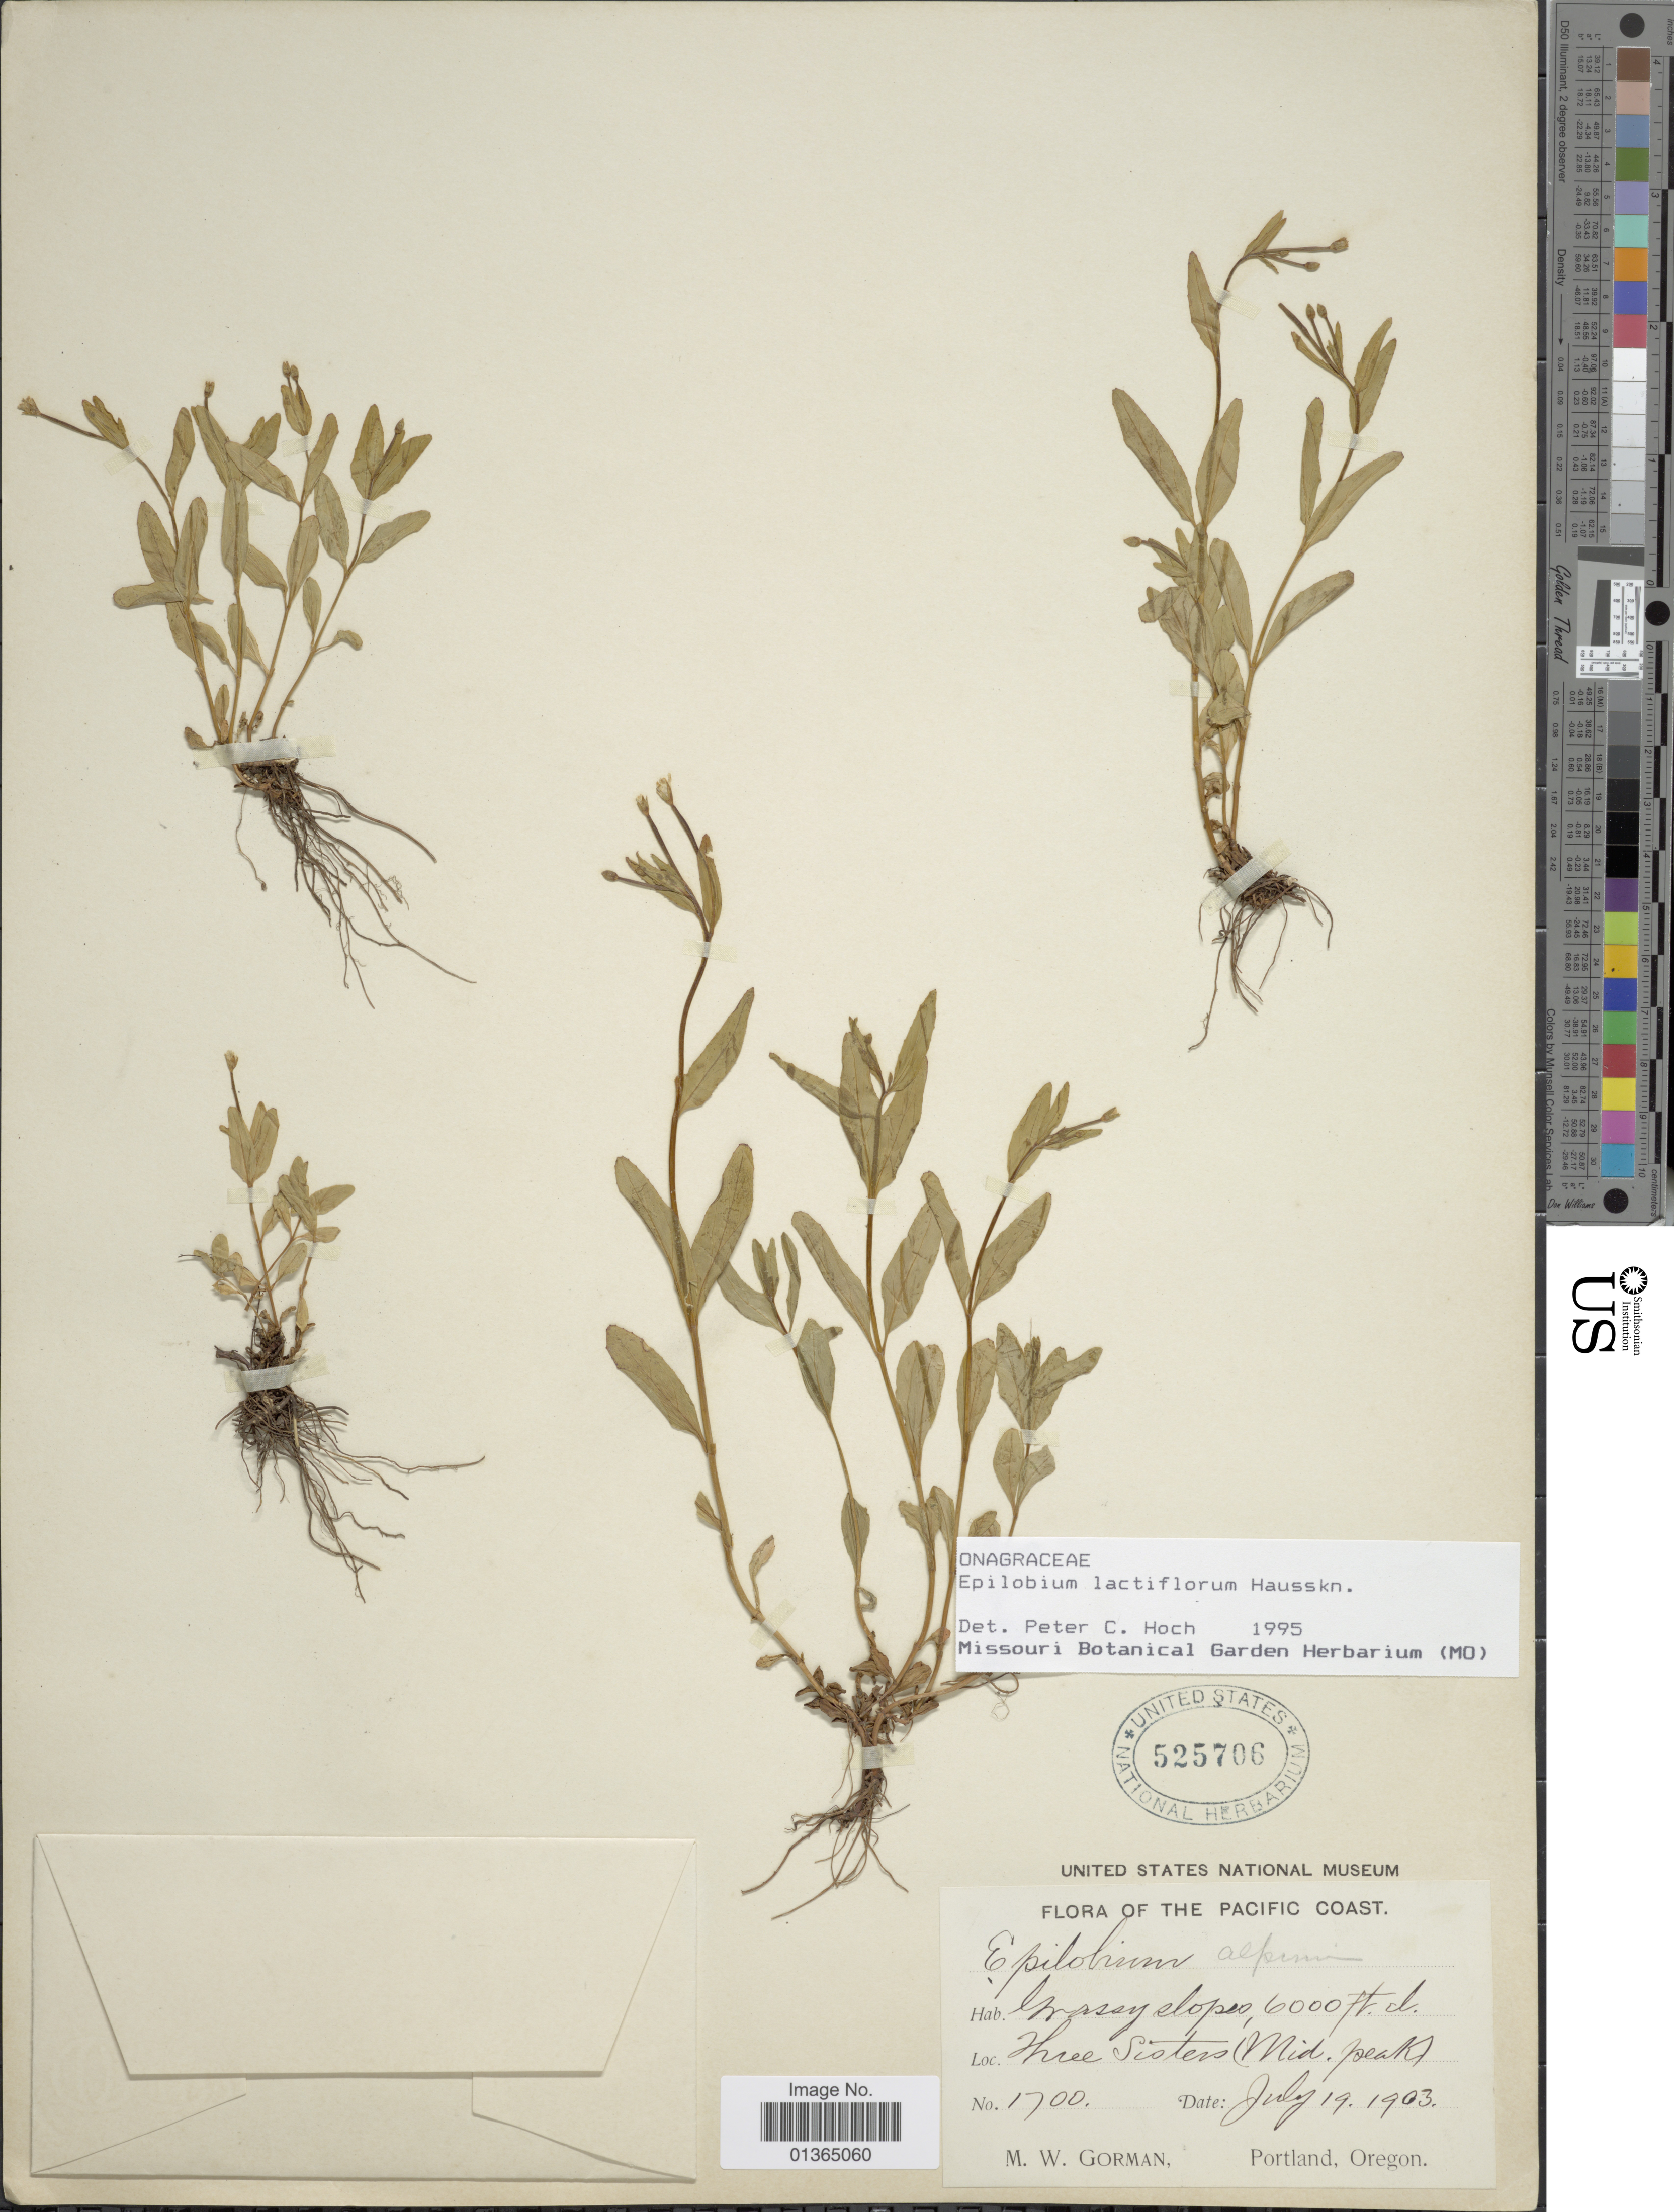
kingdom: Plantae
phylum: Tracheophyta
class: Magnoliopsida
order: Myrtales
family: Onagraceae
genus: Epilobium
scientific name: Epilobium lactiflorum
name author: Hausskn.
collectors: M. W. Gorman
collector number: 1700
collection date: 1903-07-19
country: United States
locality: Pacific Coast. Three Sisters (Mid. peak).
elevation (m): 1829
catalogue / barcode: US 525706